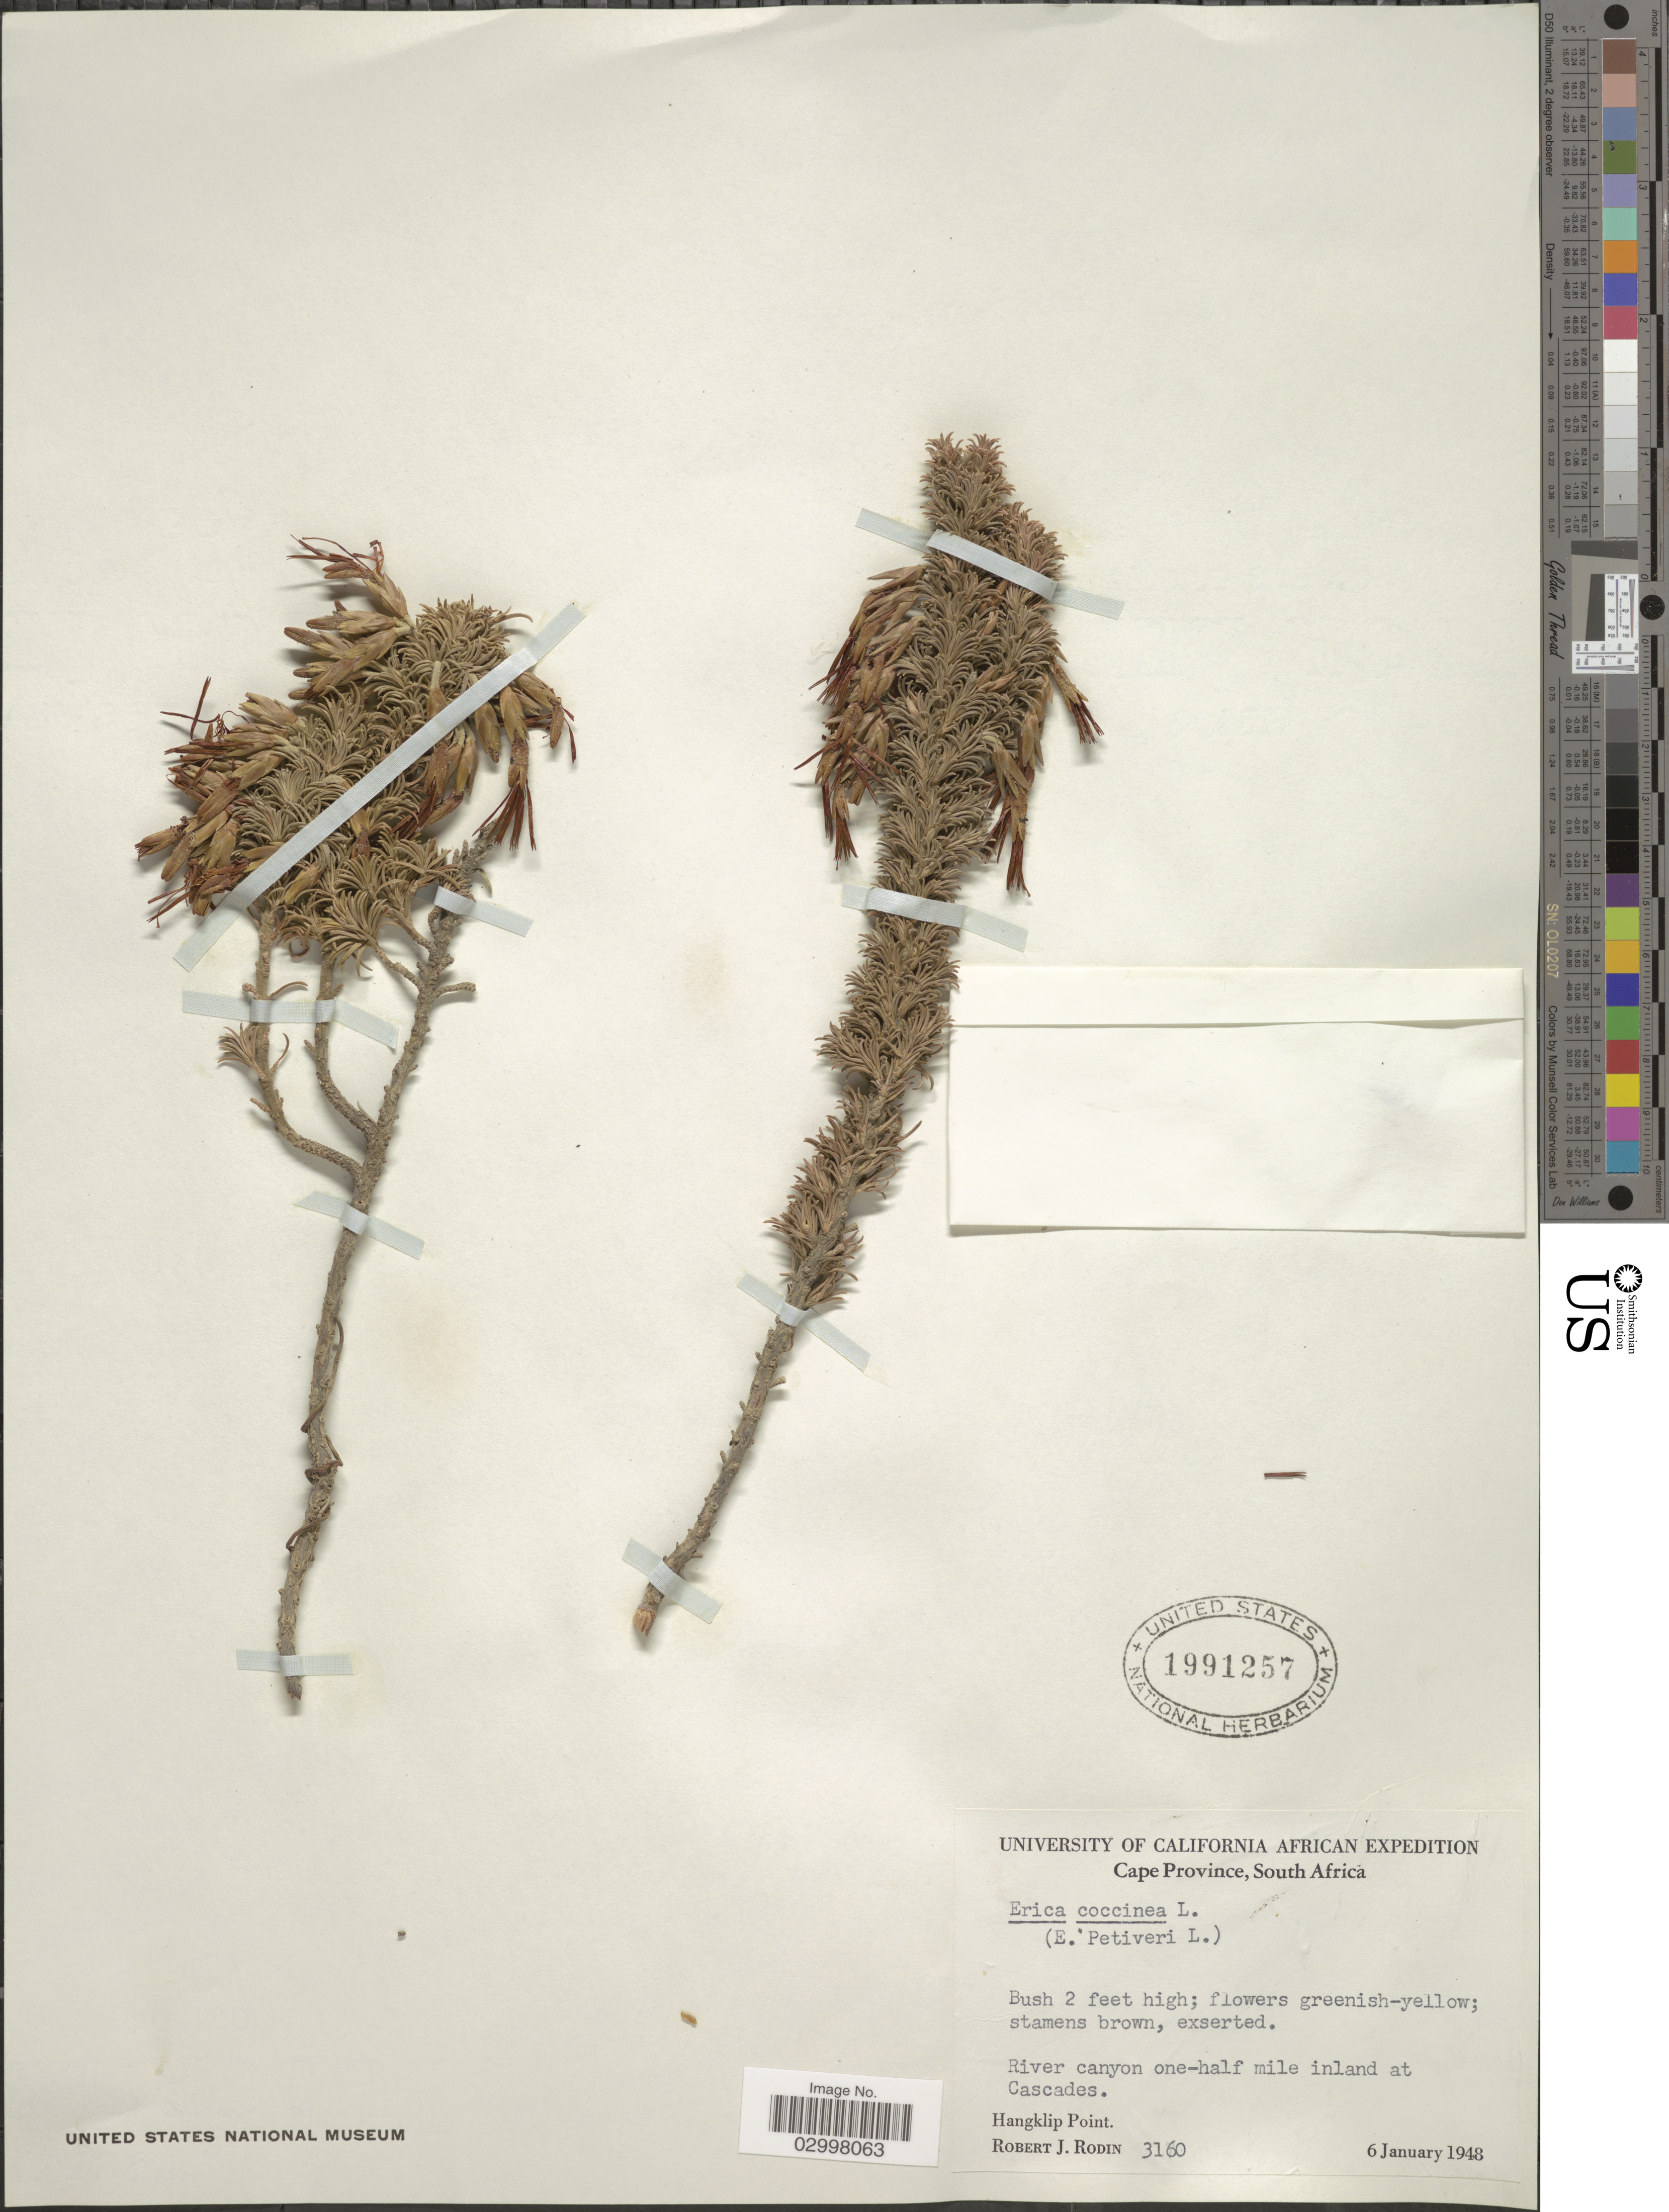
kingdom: Plantae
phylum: Tracheophyta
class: Magnoliopsida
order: Ericales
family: Ericaceae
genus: Erica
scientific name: Erica coccinea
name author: L.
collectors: R. J. Rodin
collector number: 3160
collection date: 1948-01-06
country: South Africa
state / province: Western Cape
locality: River canyon one-half mile inland at Cascades. Hangklip Point.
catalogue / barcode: US 1991257